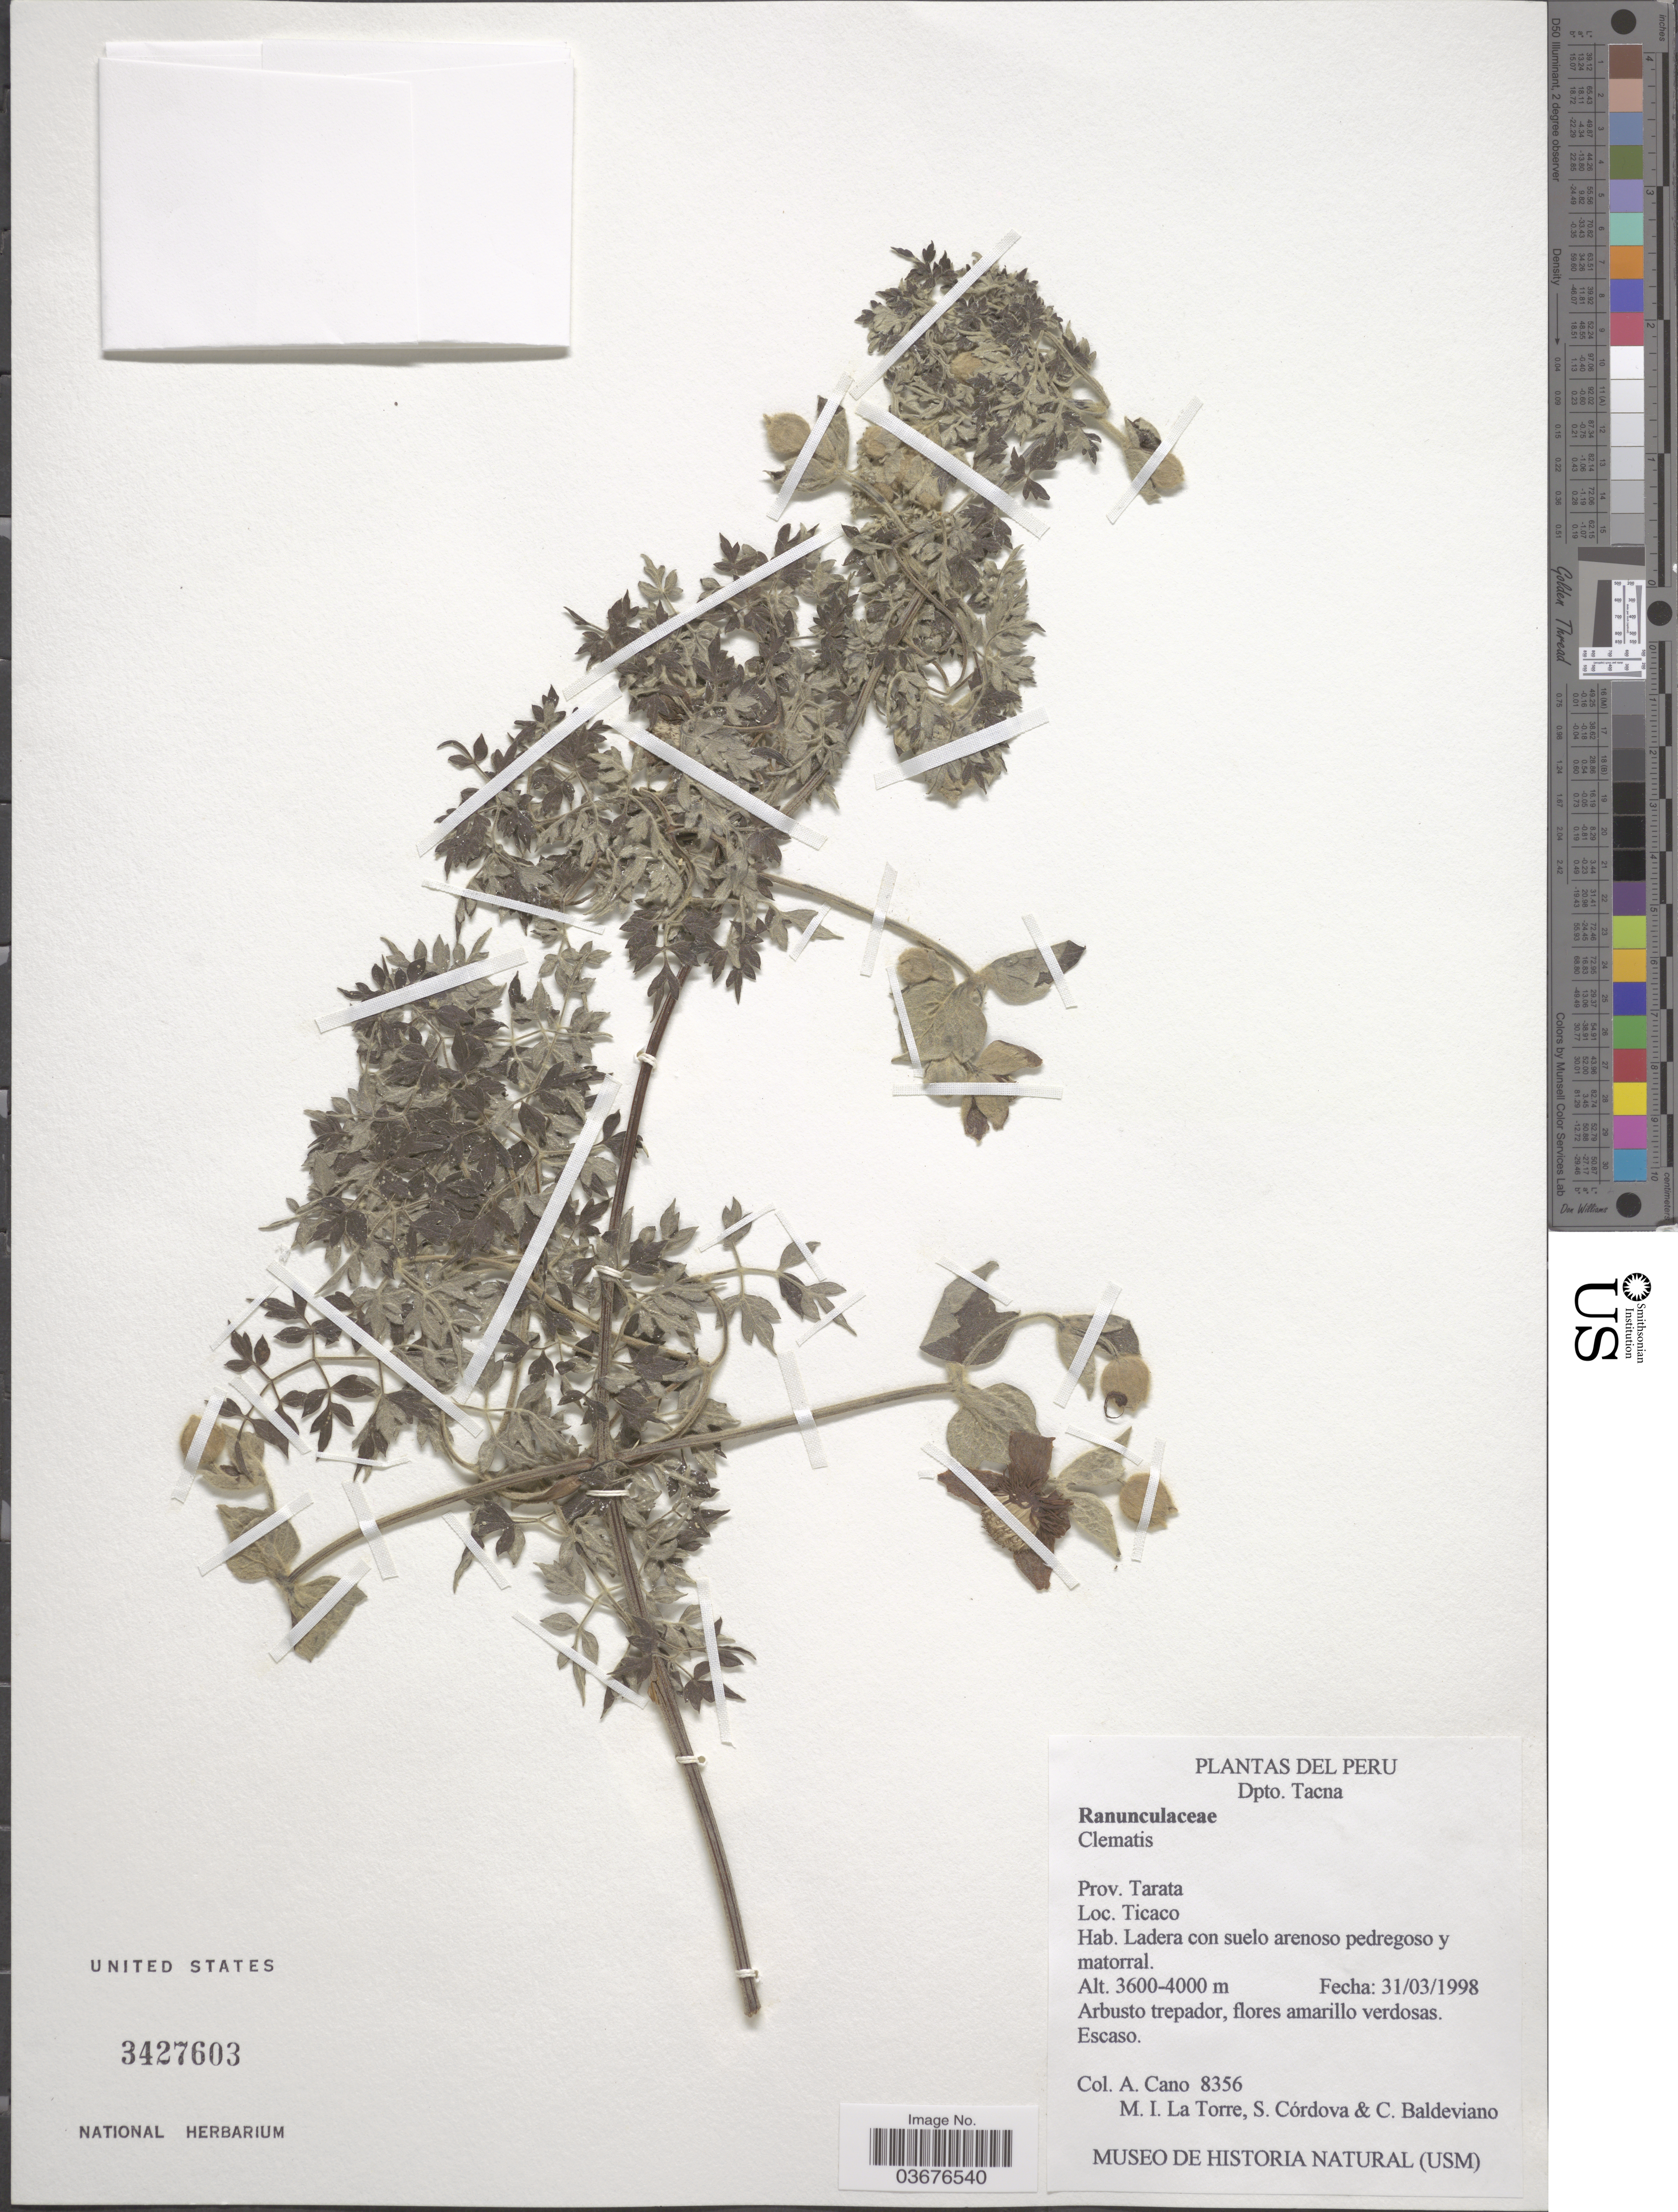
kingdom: Plantae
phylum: Tracheophyta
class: Magnoliopsida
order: Ranunculales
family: Ranunculaceae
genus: Clematis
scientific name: Clematis sp.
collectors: A. Cano, M. I. La Torre, S. Cordova & C. Baldeviano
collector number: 8356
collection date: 1998-03-31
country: Peru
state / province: Tacna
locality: Dpto. Tacna. Prov. Tarata. Ticaco.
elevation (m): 3600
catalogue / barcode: US 3427603